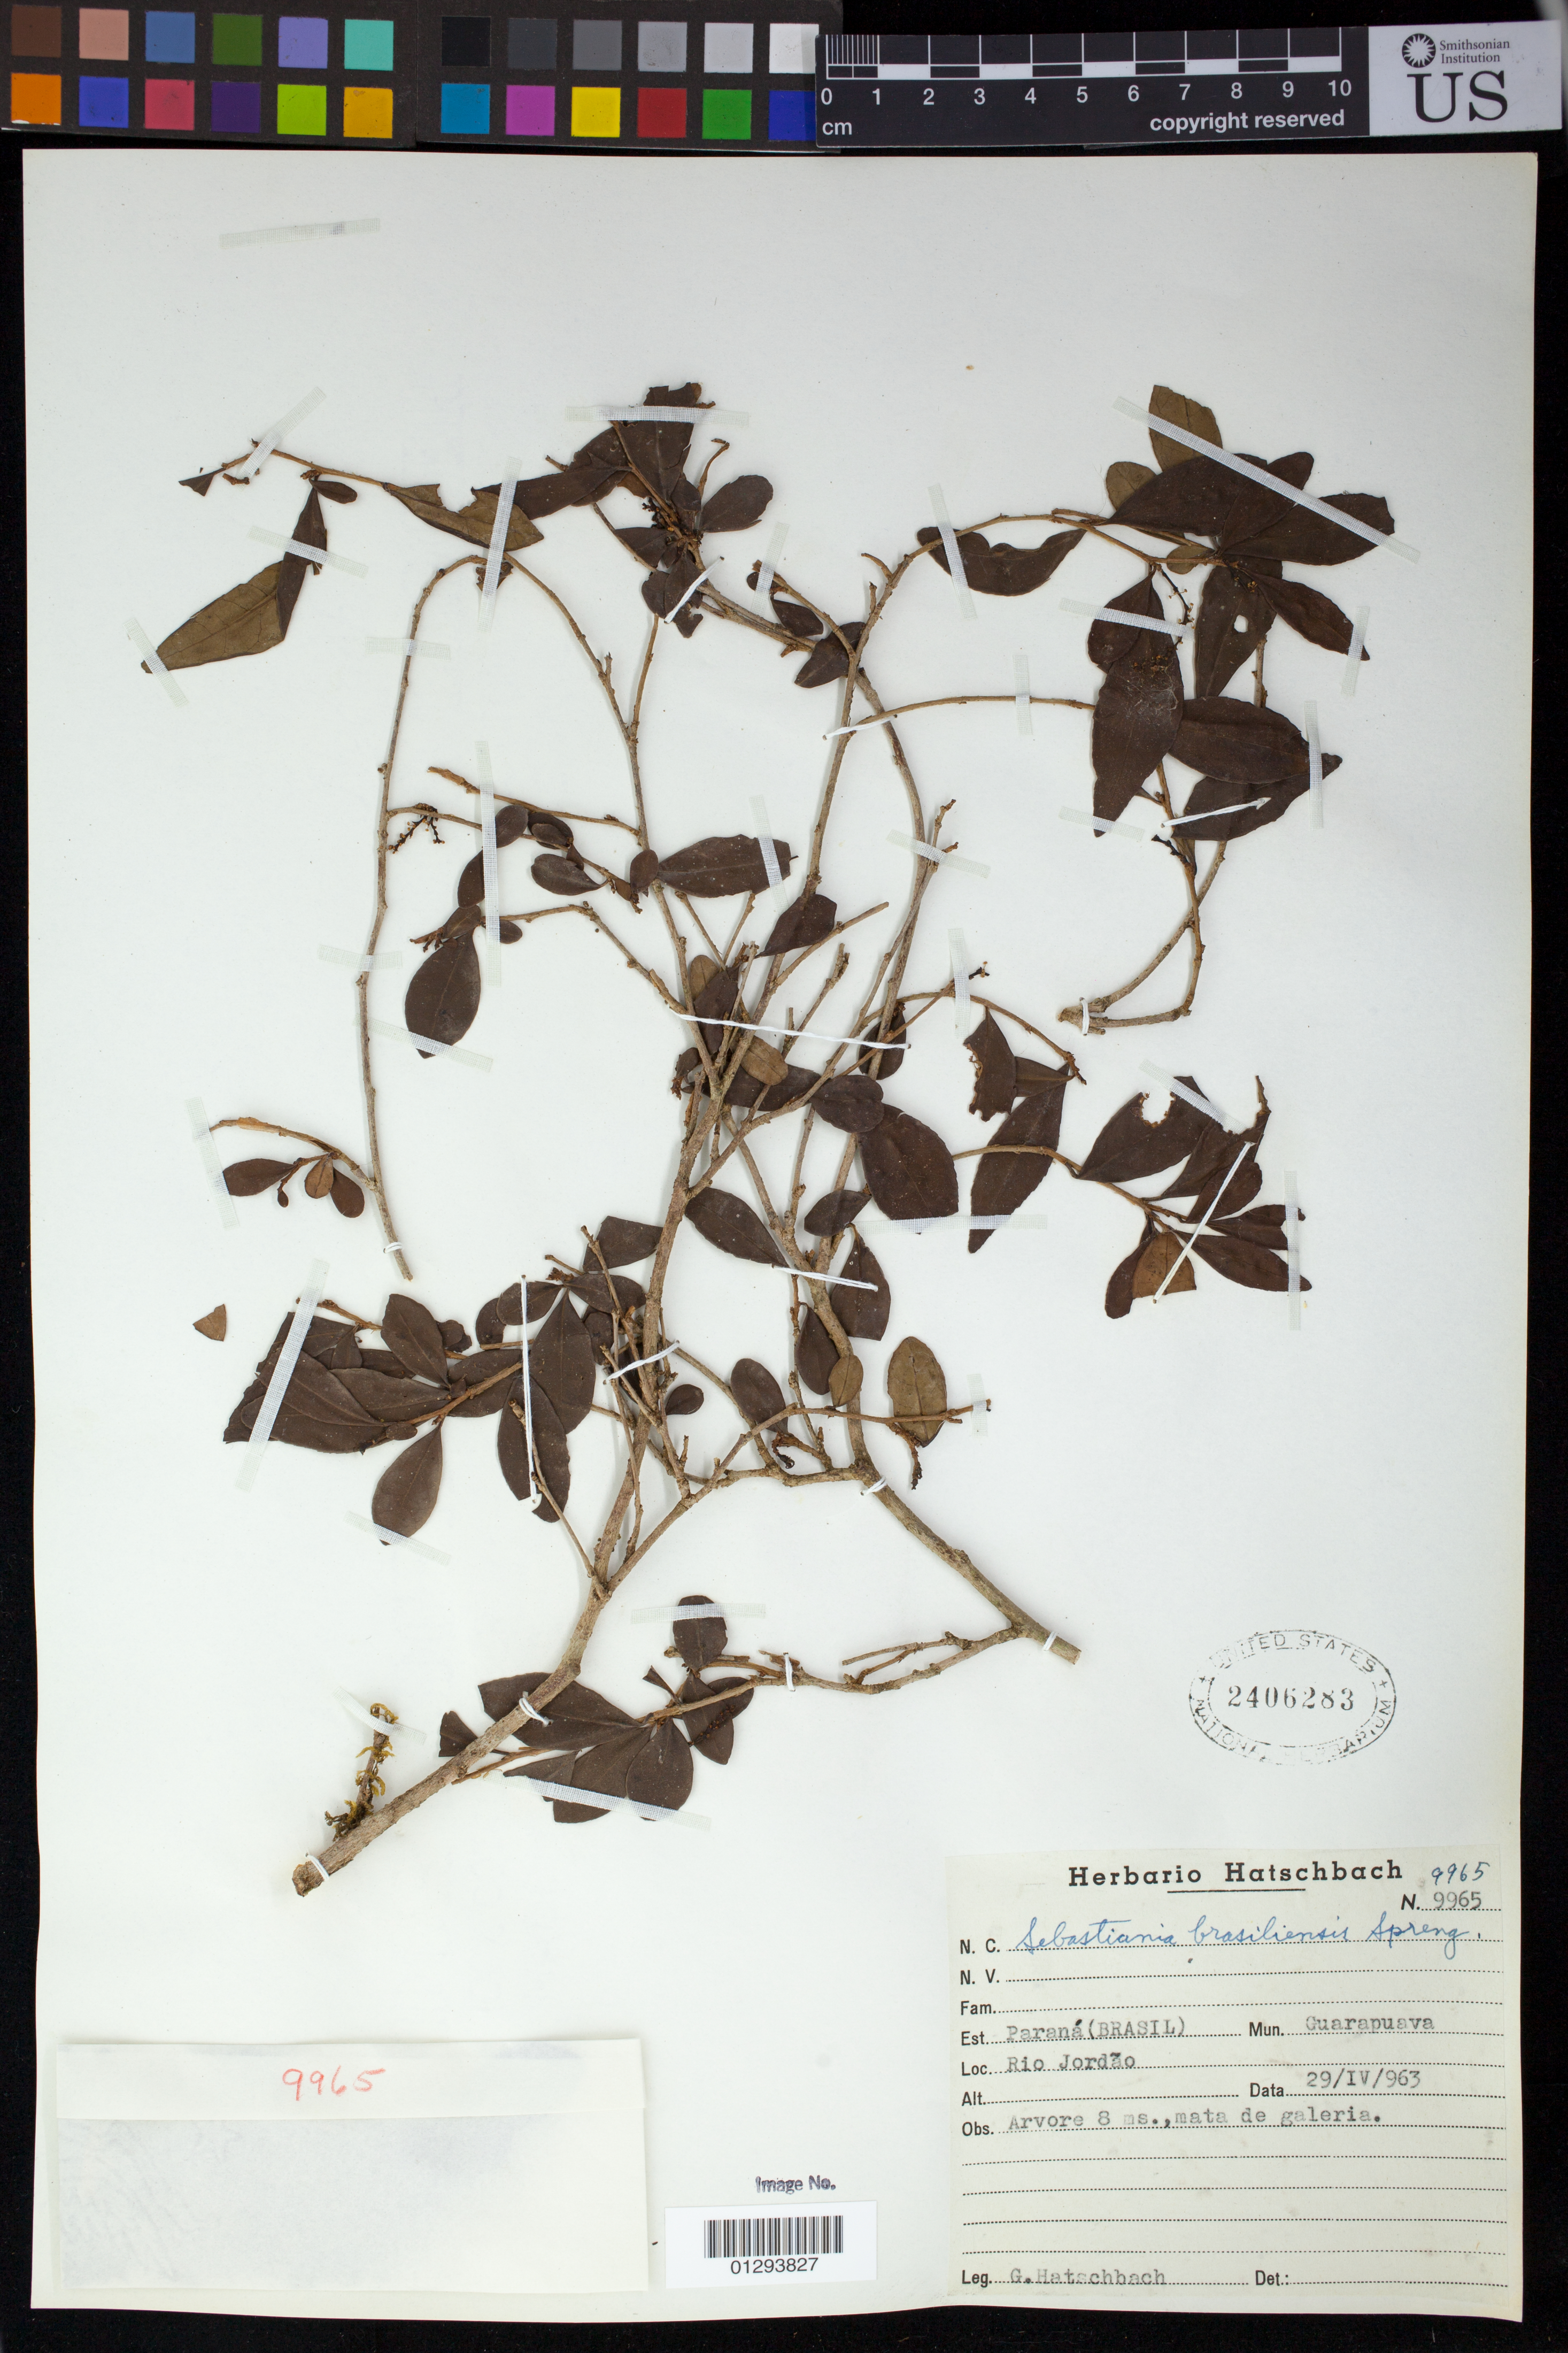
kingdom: Plantae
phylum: Tracheophyta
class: Magnoliopsida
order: Malpighiales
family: Euphorbiaceae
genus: Sebastiania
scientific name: Sebastiania brasiliensis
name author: Spreng.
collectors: G. Hatschbach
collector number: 9965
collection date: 1963-04-29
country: Brazil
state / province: Parana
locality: Mun. Guarapuava, Rio Jordao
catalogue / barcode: US 2406283